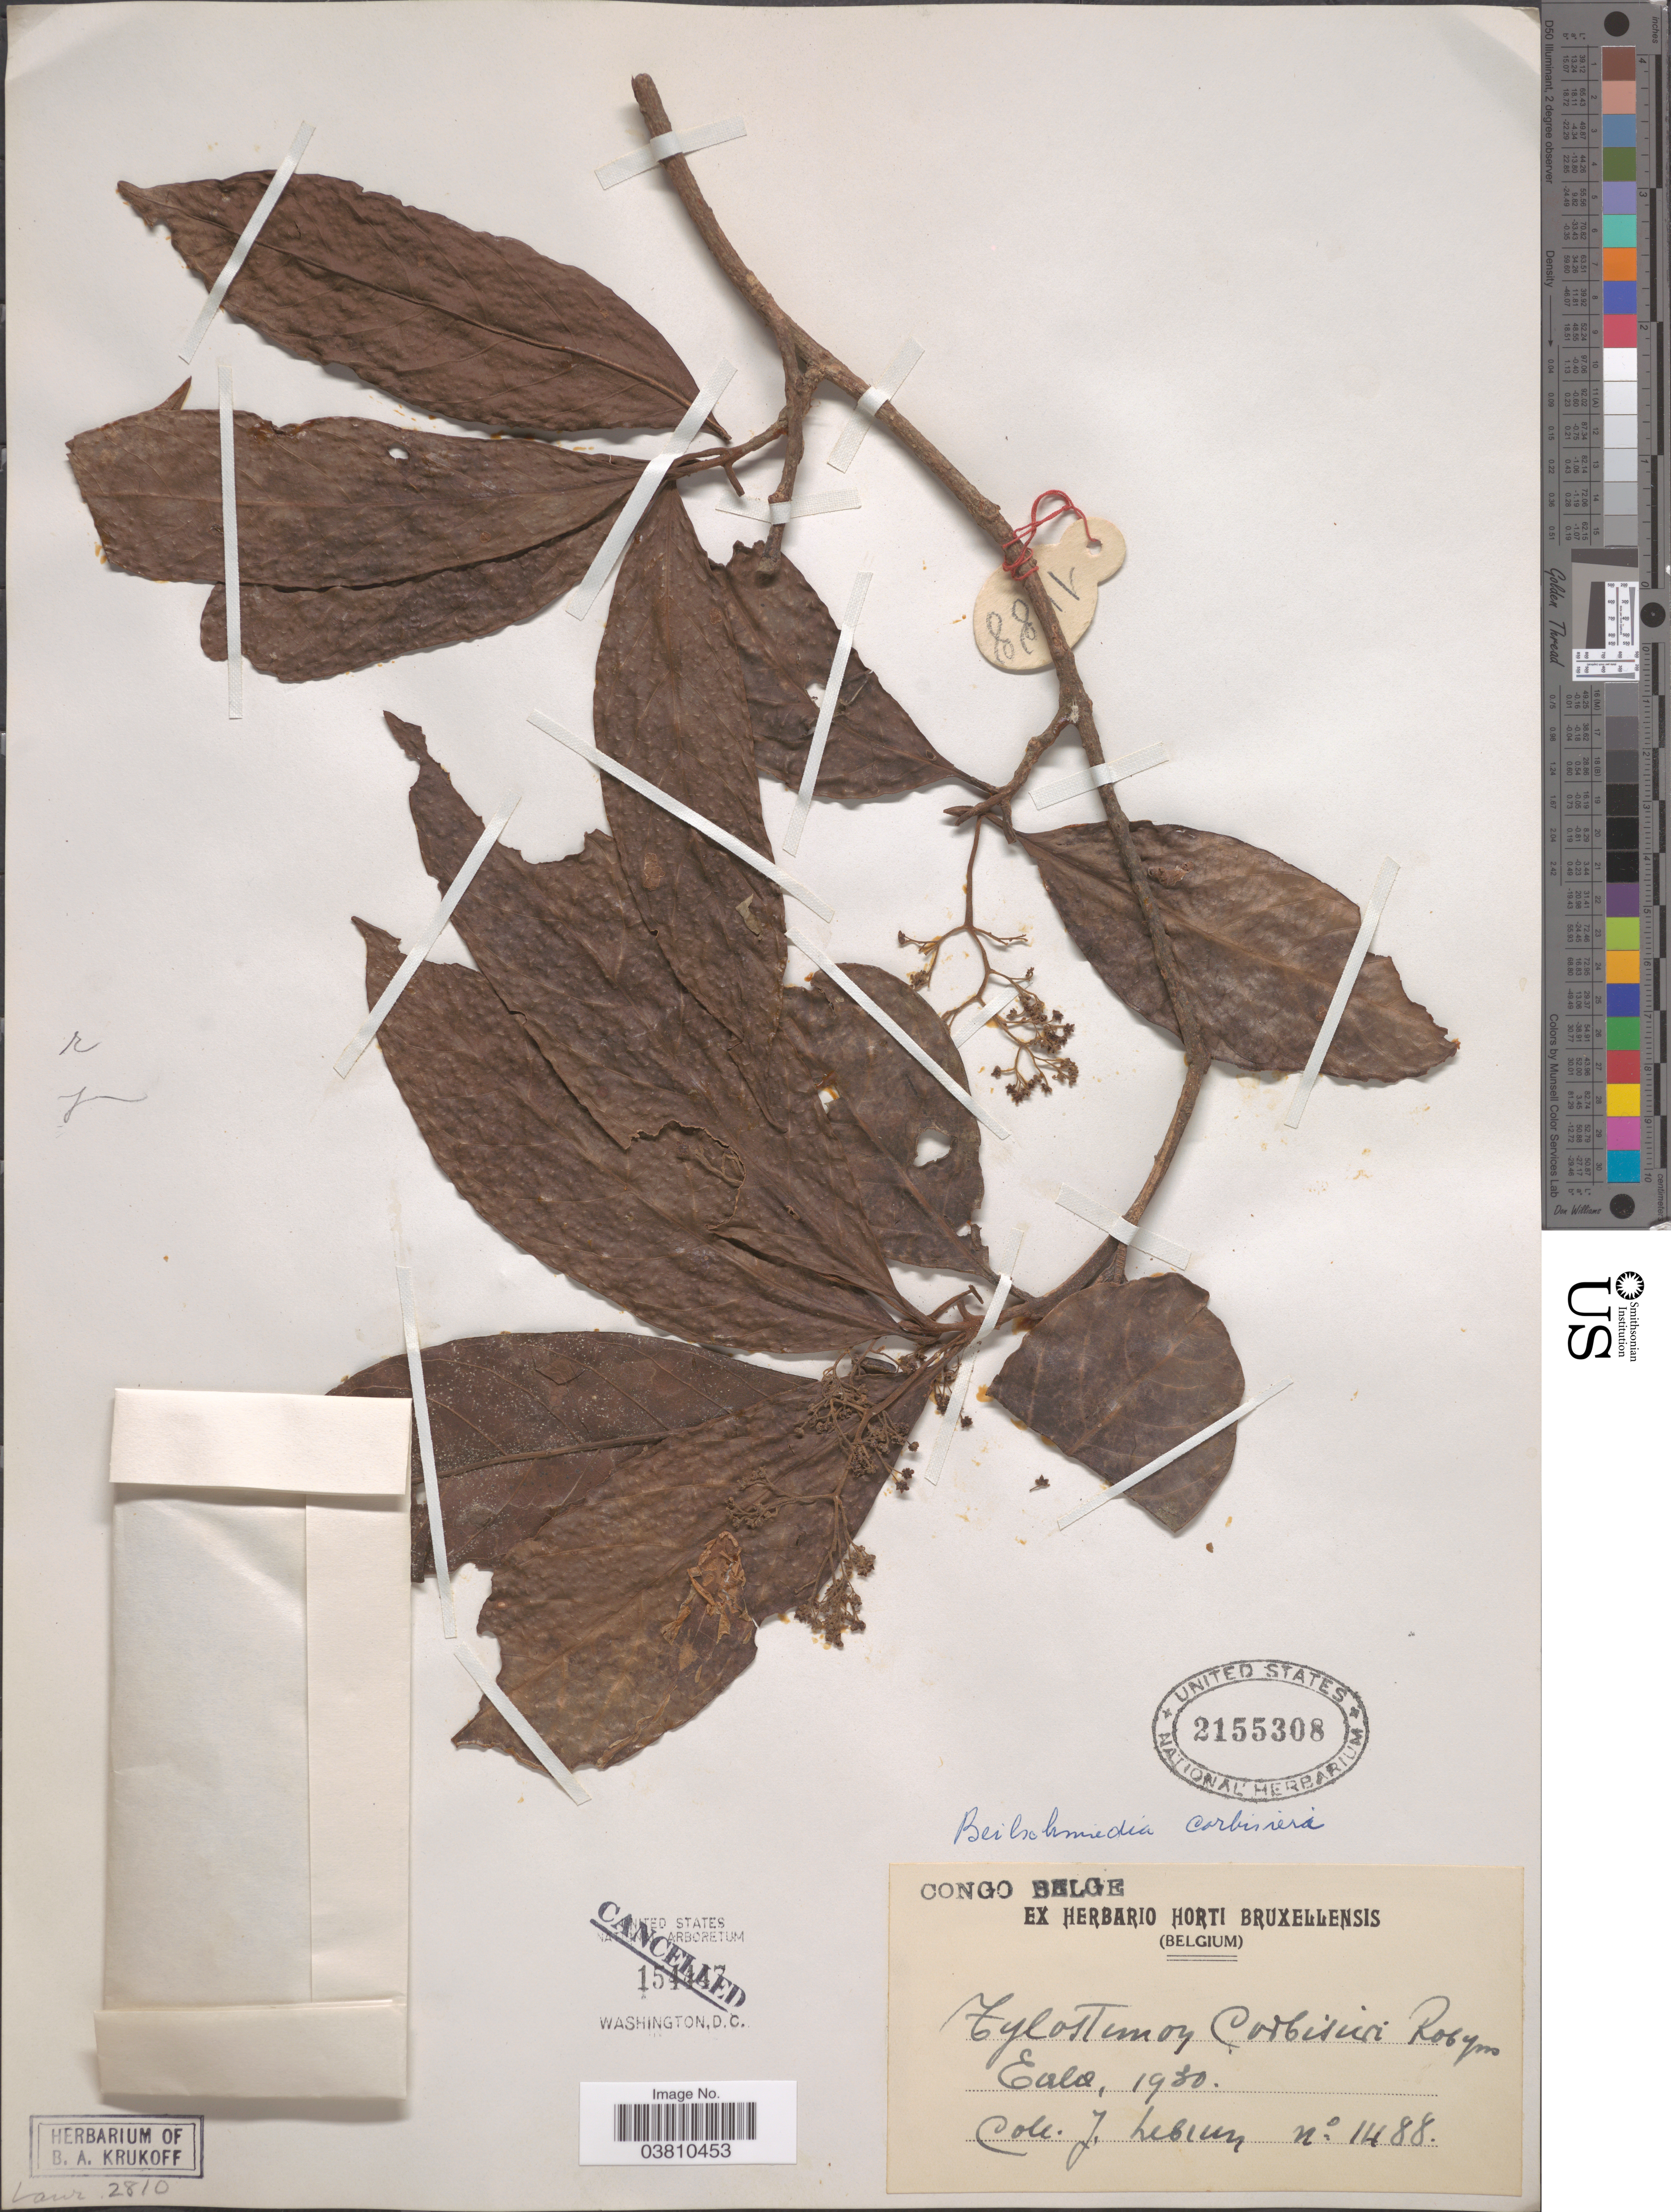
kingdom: Plantae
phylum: Tracheophyta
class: Magnoliopsida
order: Laurales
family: Lauraceae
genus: Beilschmiedia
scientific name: Beilschmiedia corbisieri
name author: (Robyns) Robyns & R. Wilczek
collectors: J. A. Lebrun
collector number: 1488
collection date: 1930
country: Congo, Democratic Republic of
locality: Congo Belge. Eala.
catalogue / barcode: US 2155308